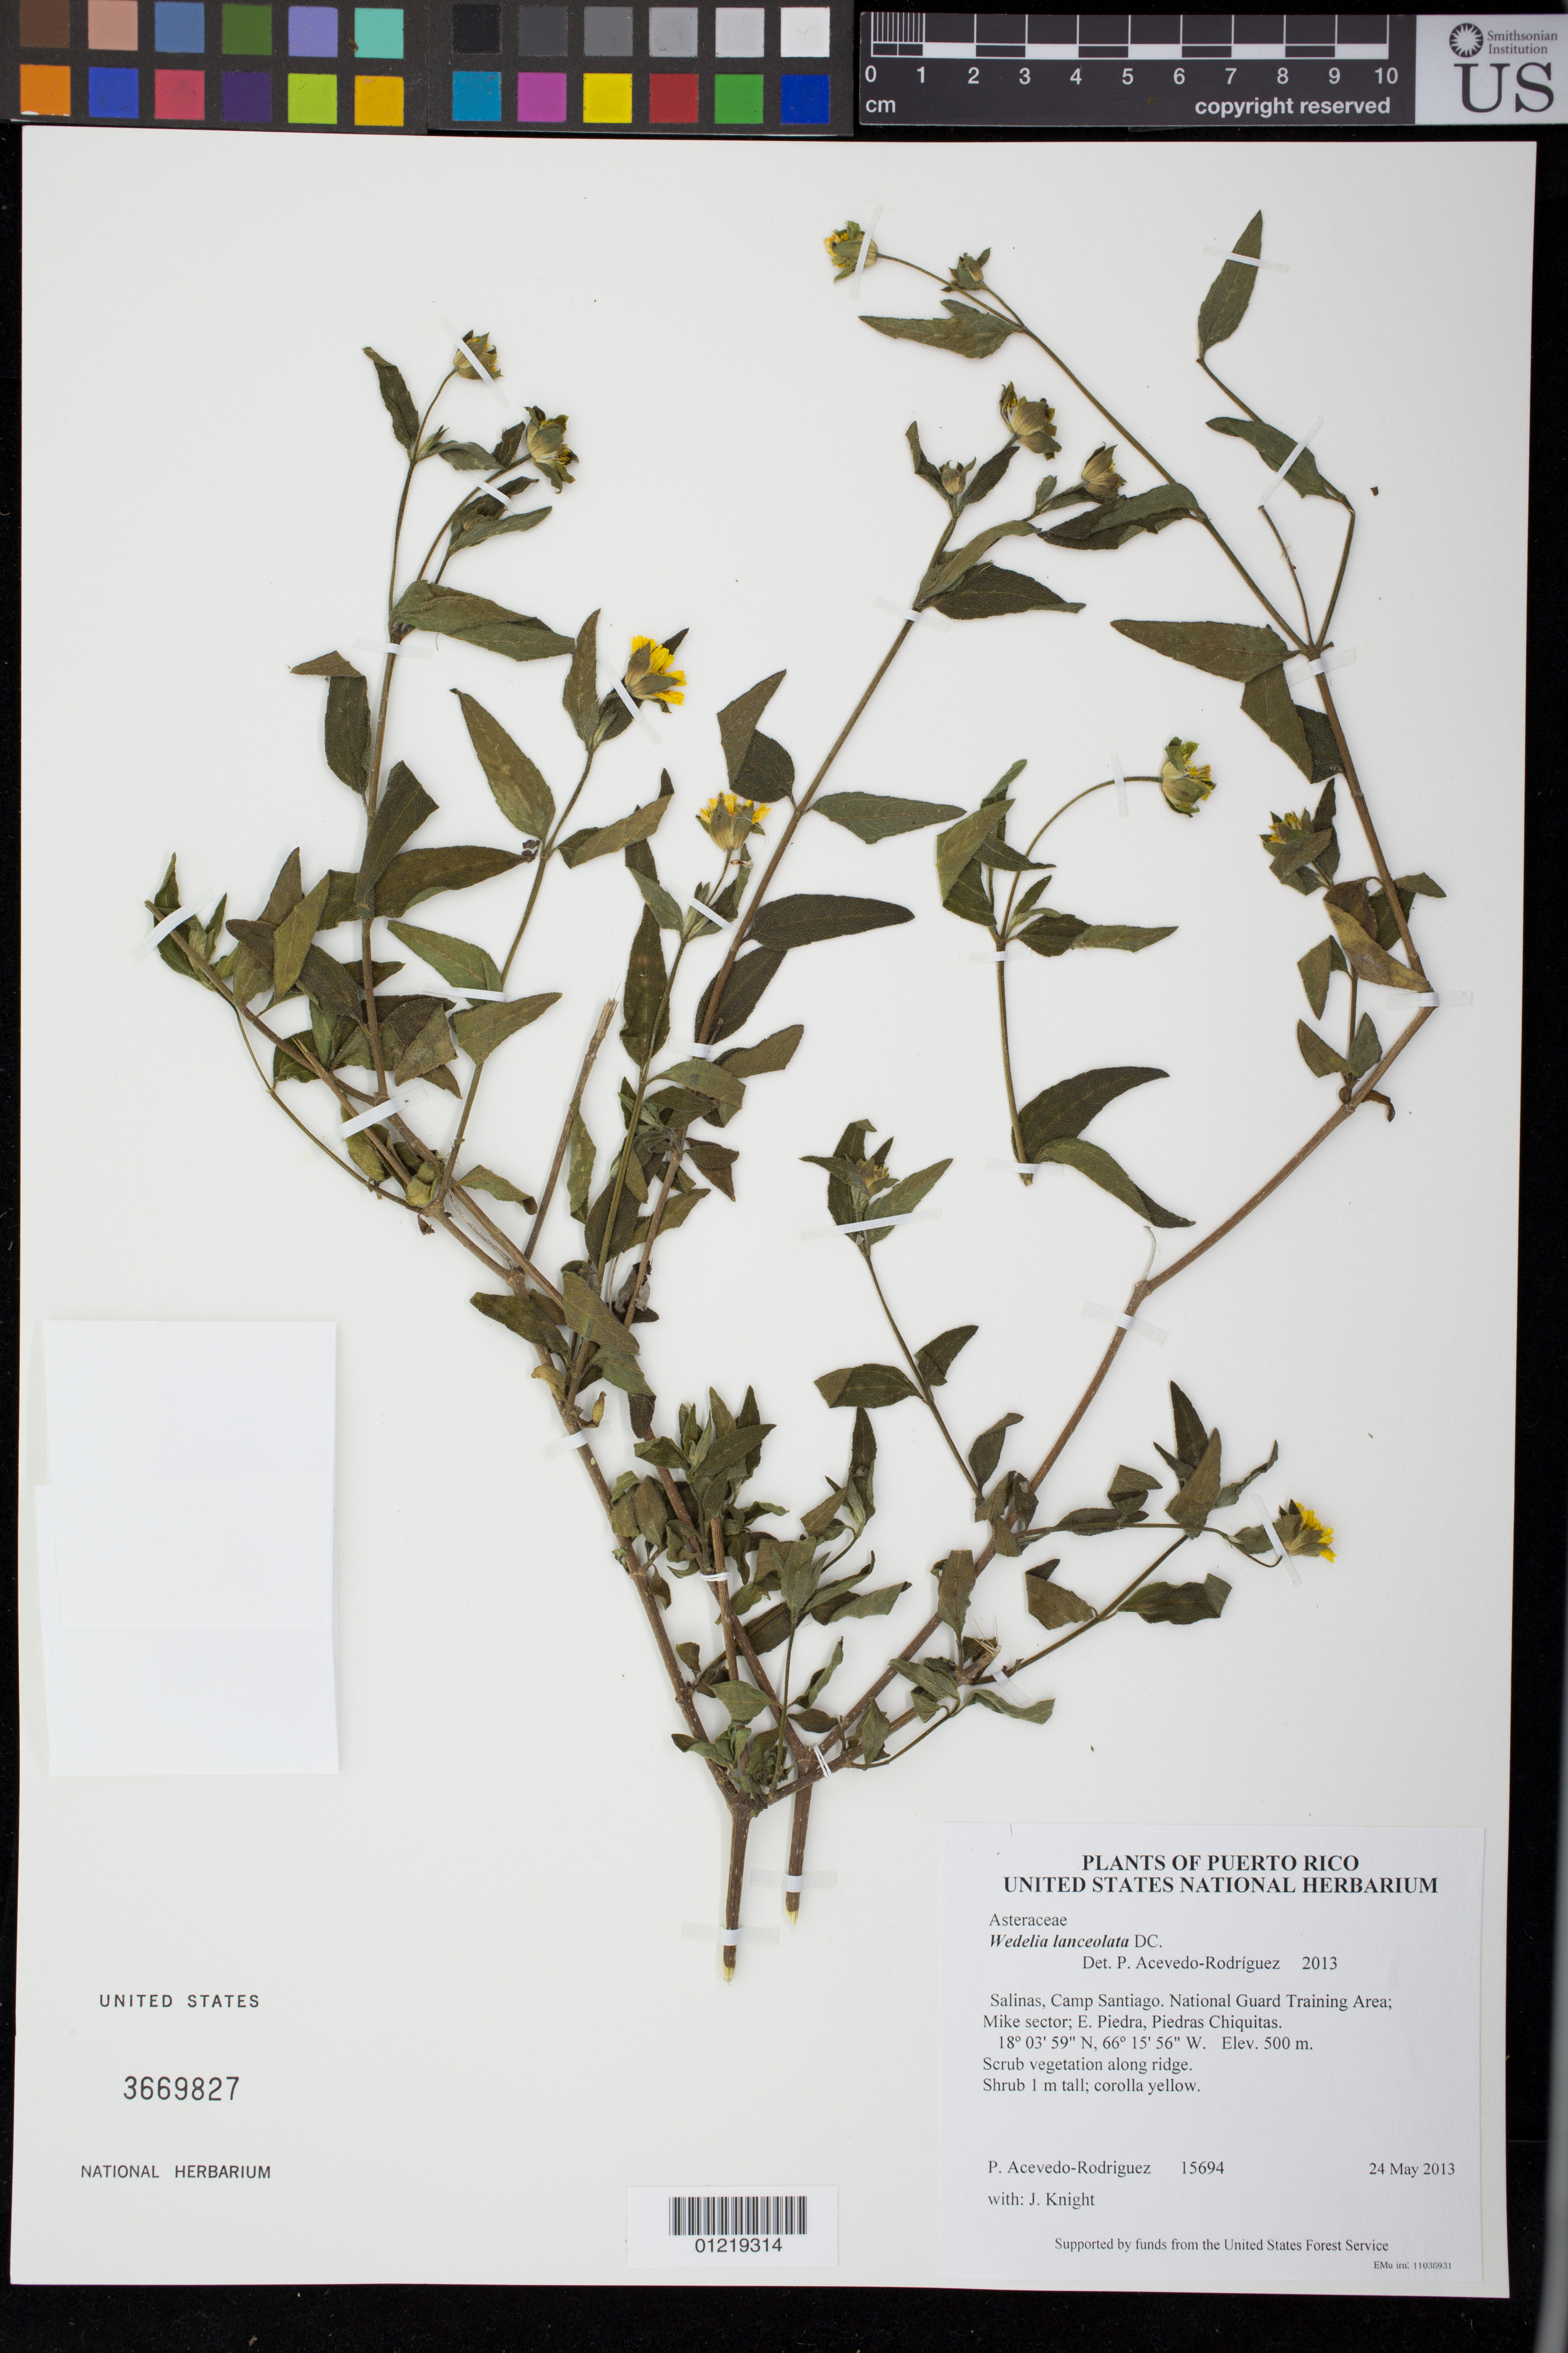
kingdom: Plantae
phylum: Tracheophyta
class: Magnoliopsida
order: Asterales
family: Asteraceae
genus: Wedelia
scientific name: Wedelia lanceolata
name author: DC.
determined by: Acevedo-Rodríguez, P., (BOT), Smithsonian Institution - National Museum of Natural History (UNITED STATES)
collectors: P. Acevedo-Rodr. & J. Knight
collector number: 15694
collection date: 2013-05-24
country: Puerto Rico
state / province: Salinas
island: Puerto Rico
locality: Camp Santiago. National Guard Training Area; Mike sector; E. Piedra, Piedras Chiquitas.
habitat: Scrub vegetation along ridge.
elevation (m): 500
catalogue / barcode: US 3669827